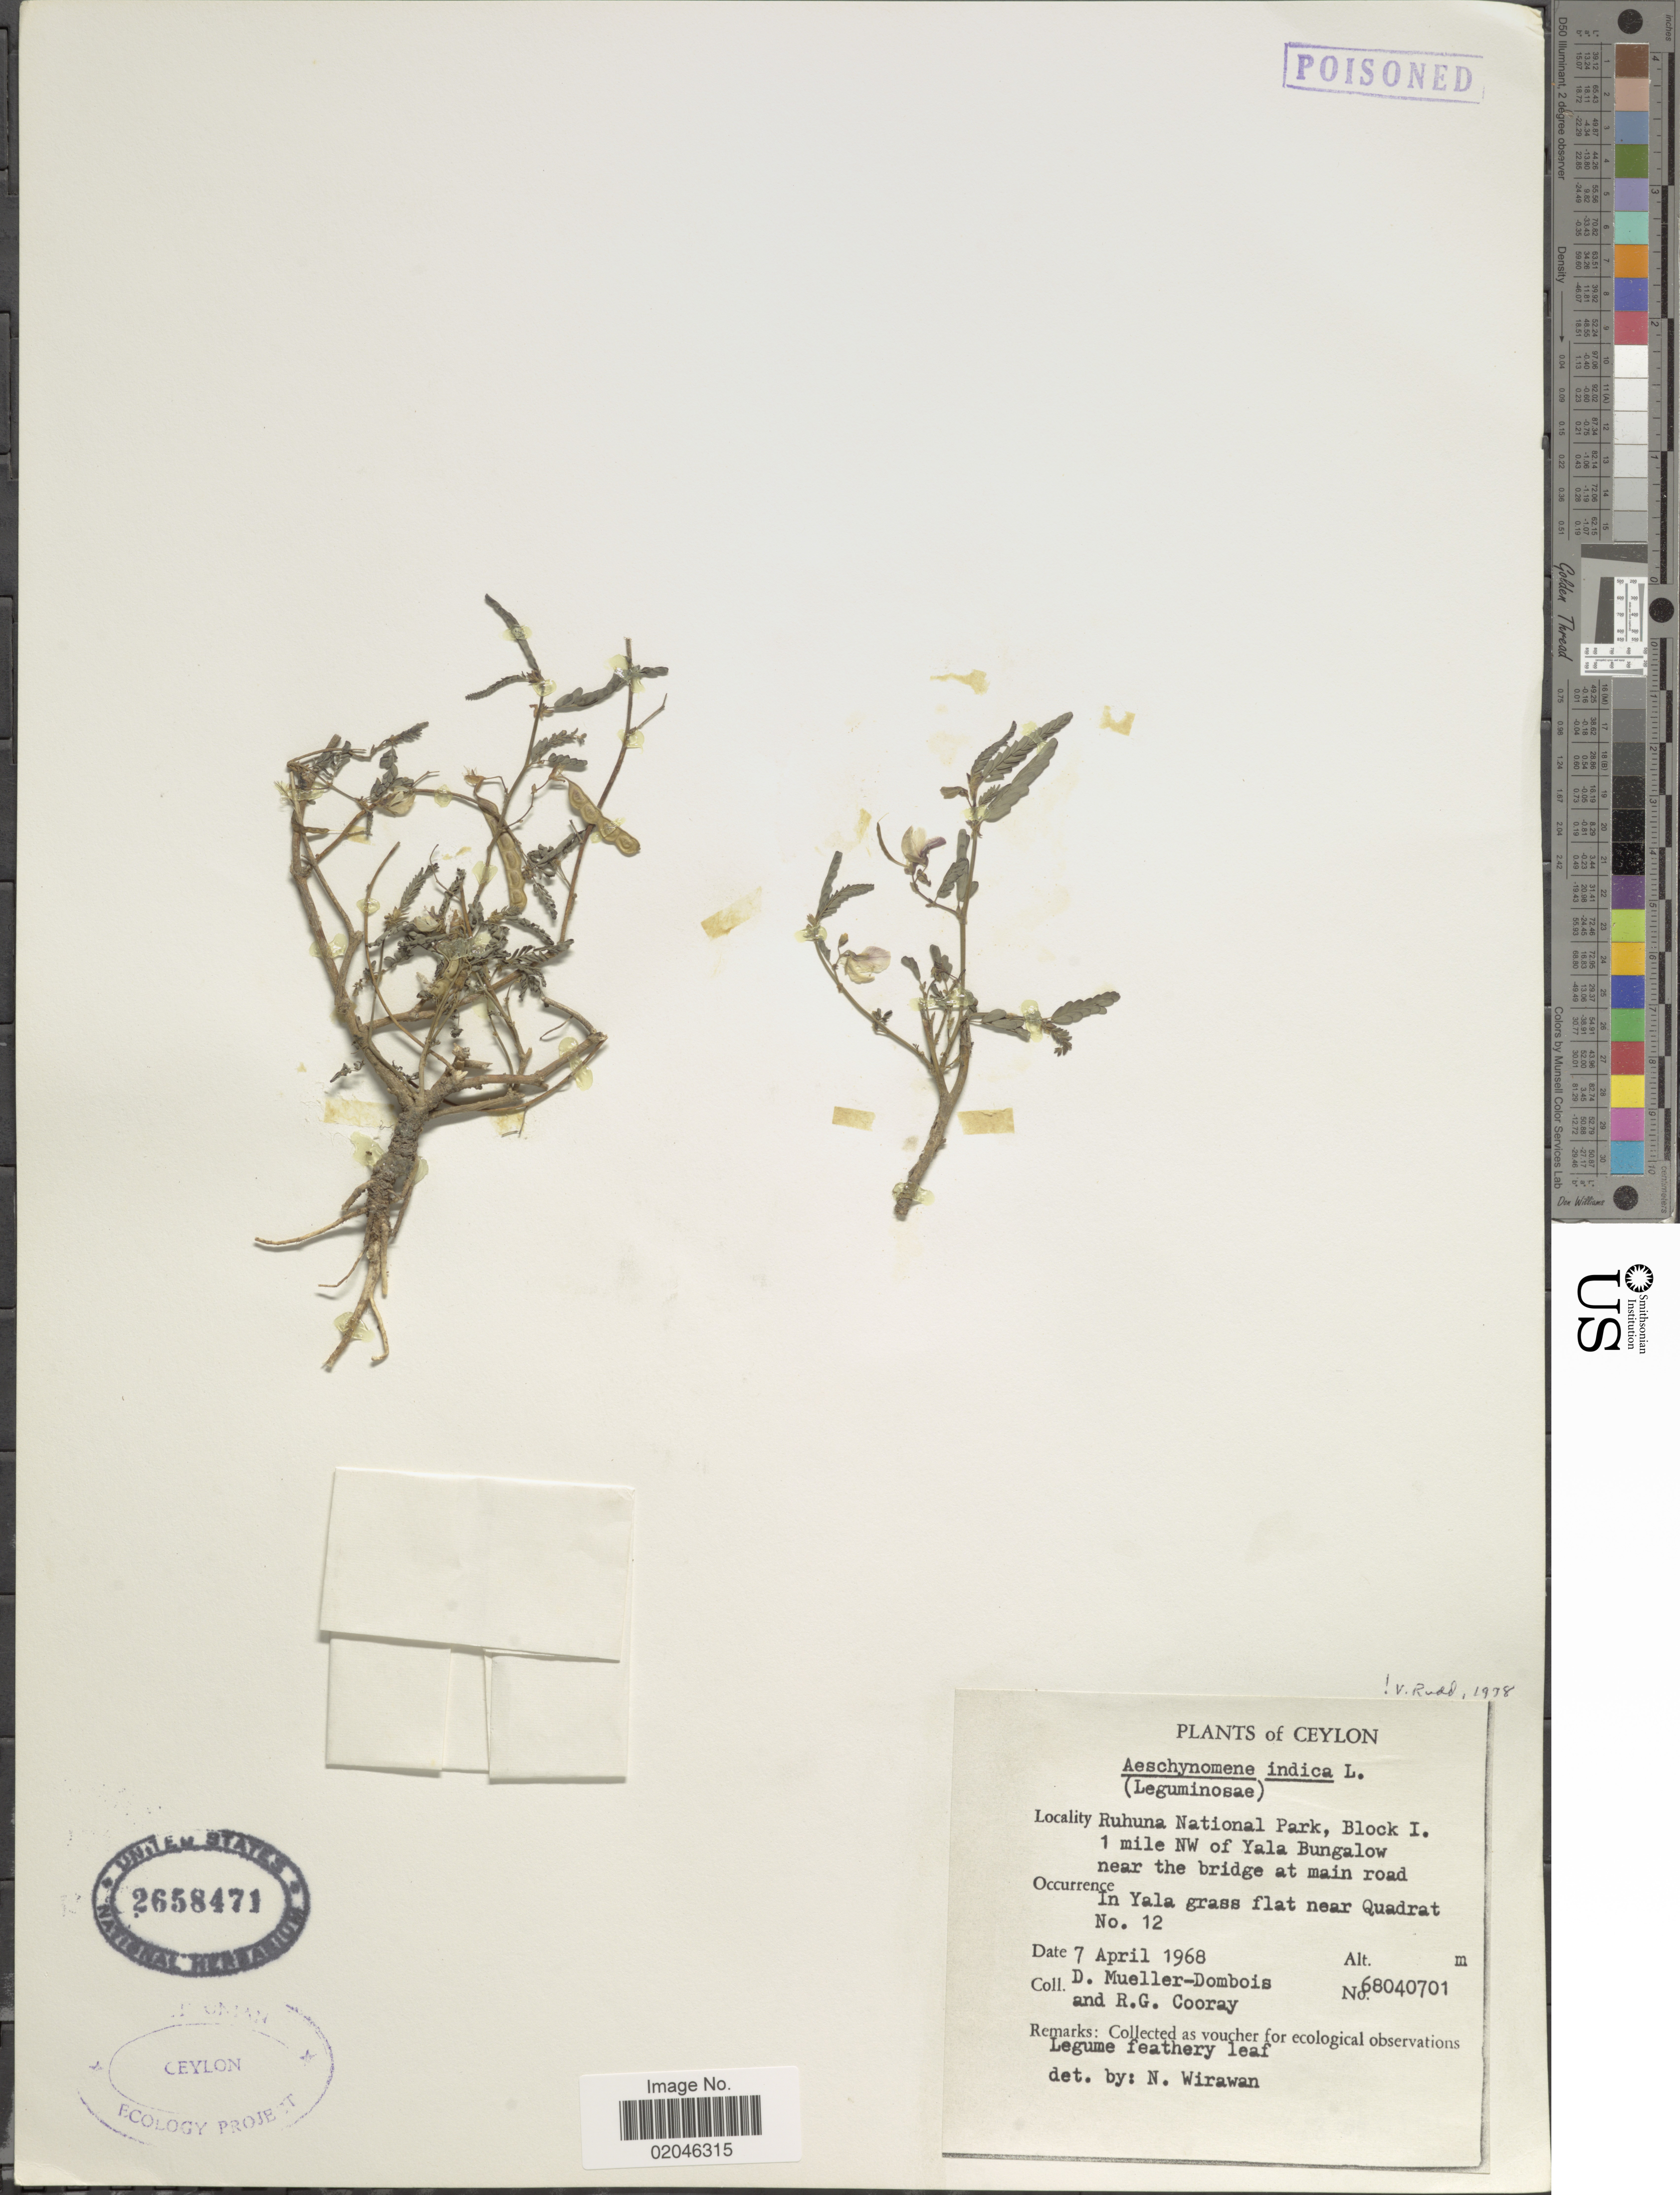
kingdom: Plantae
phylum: Tracheophyta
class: Magnoliopsida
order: Fabales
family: Fabaceae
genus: Aeschynomene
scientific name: Aeschynomene indica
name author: L.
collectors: D. Mueller-Dombois & R. Cooray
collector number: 68040701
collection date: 1968-04-07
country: Sri Lanka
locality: Ceylon, Ruhuna National Park, Block I., 1 mile NW of Yala Bungalow near the bridge at main road, in Yala grass flat near Quadrat No. 12.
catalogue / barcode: US 2658471